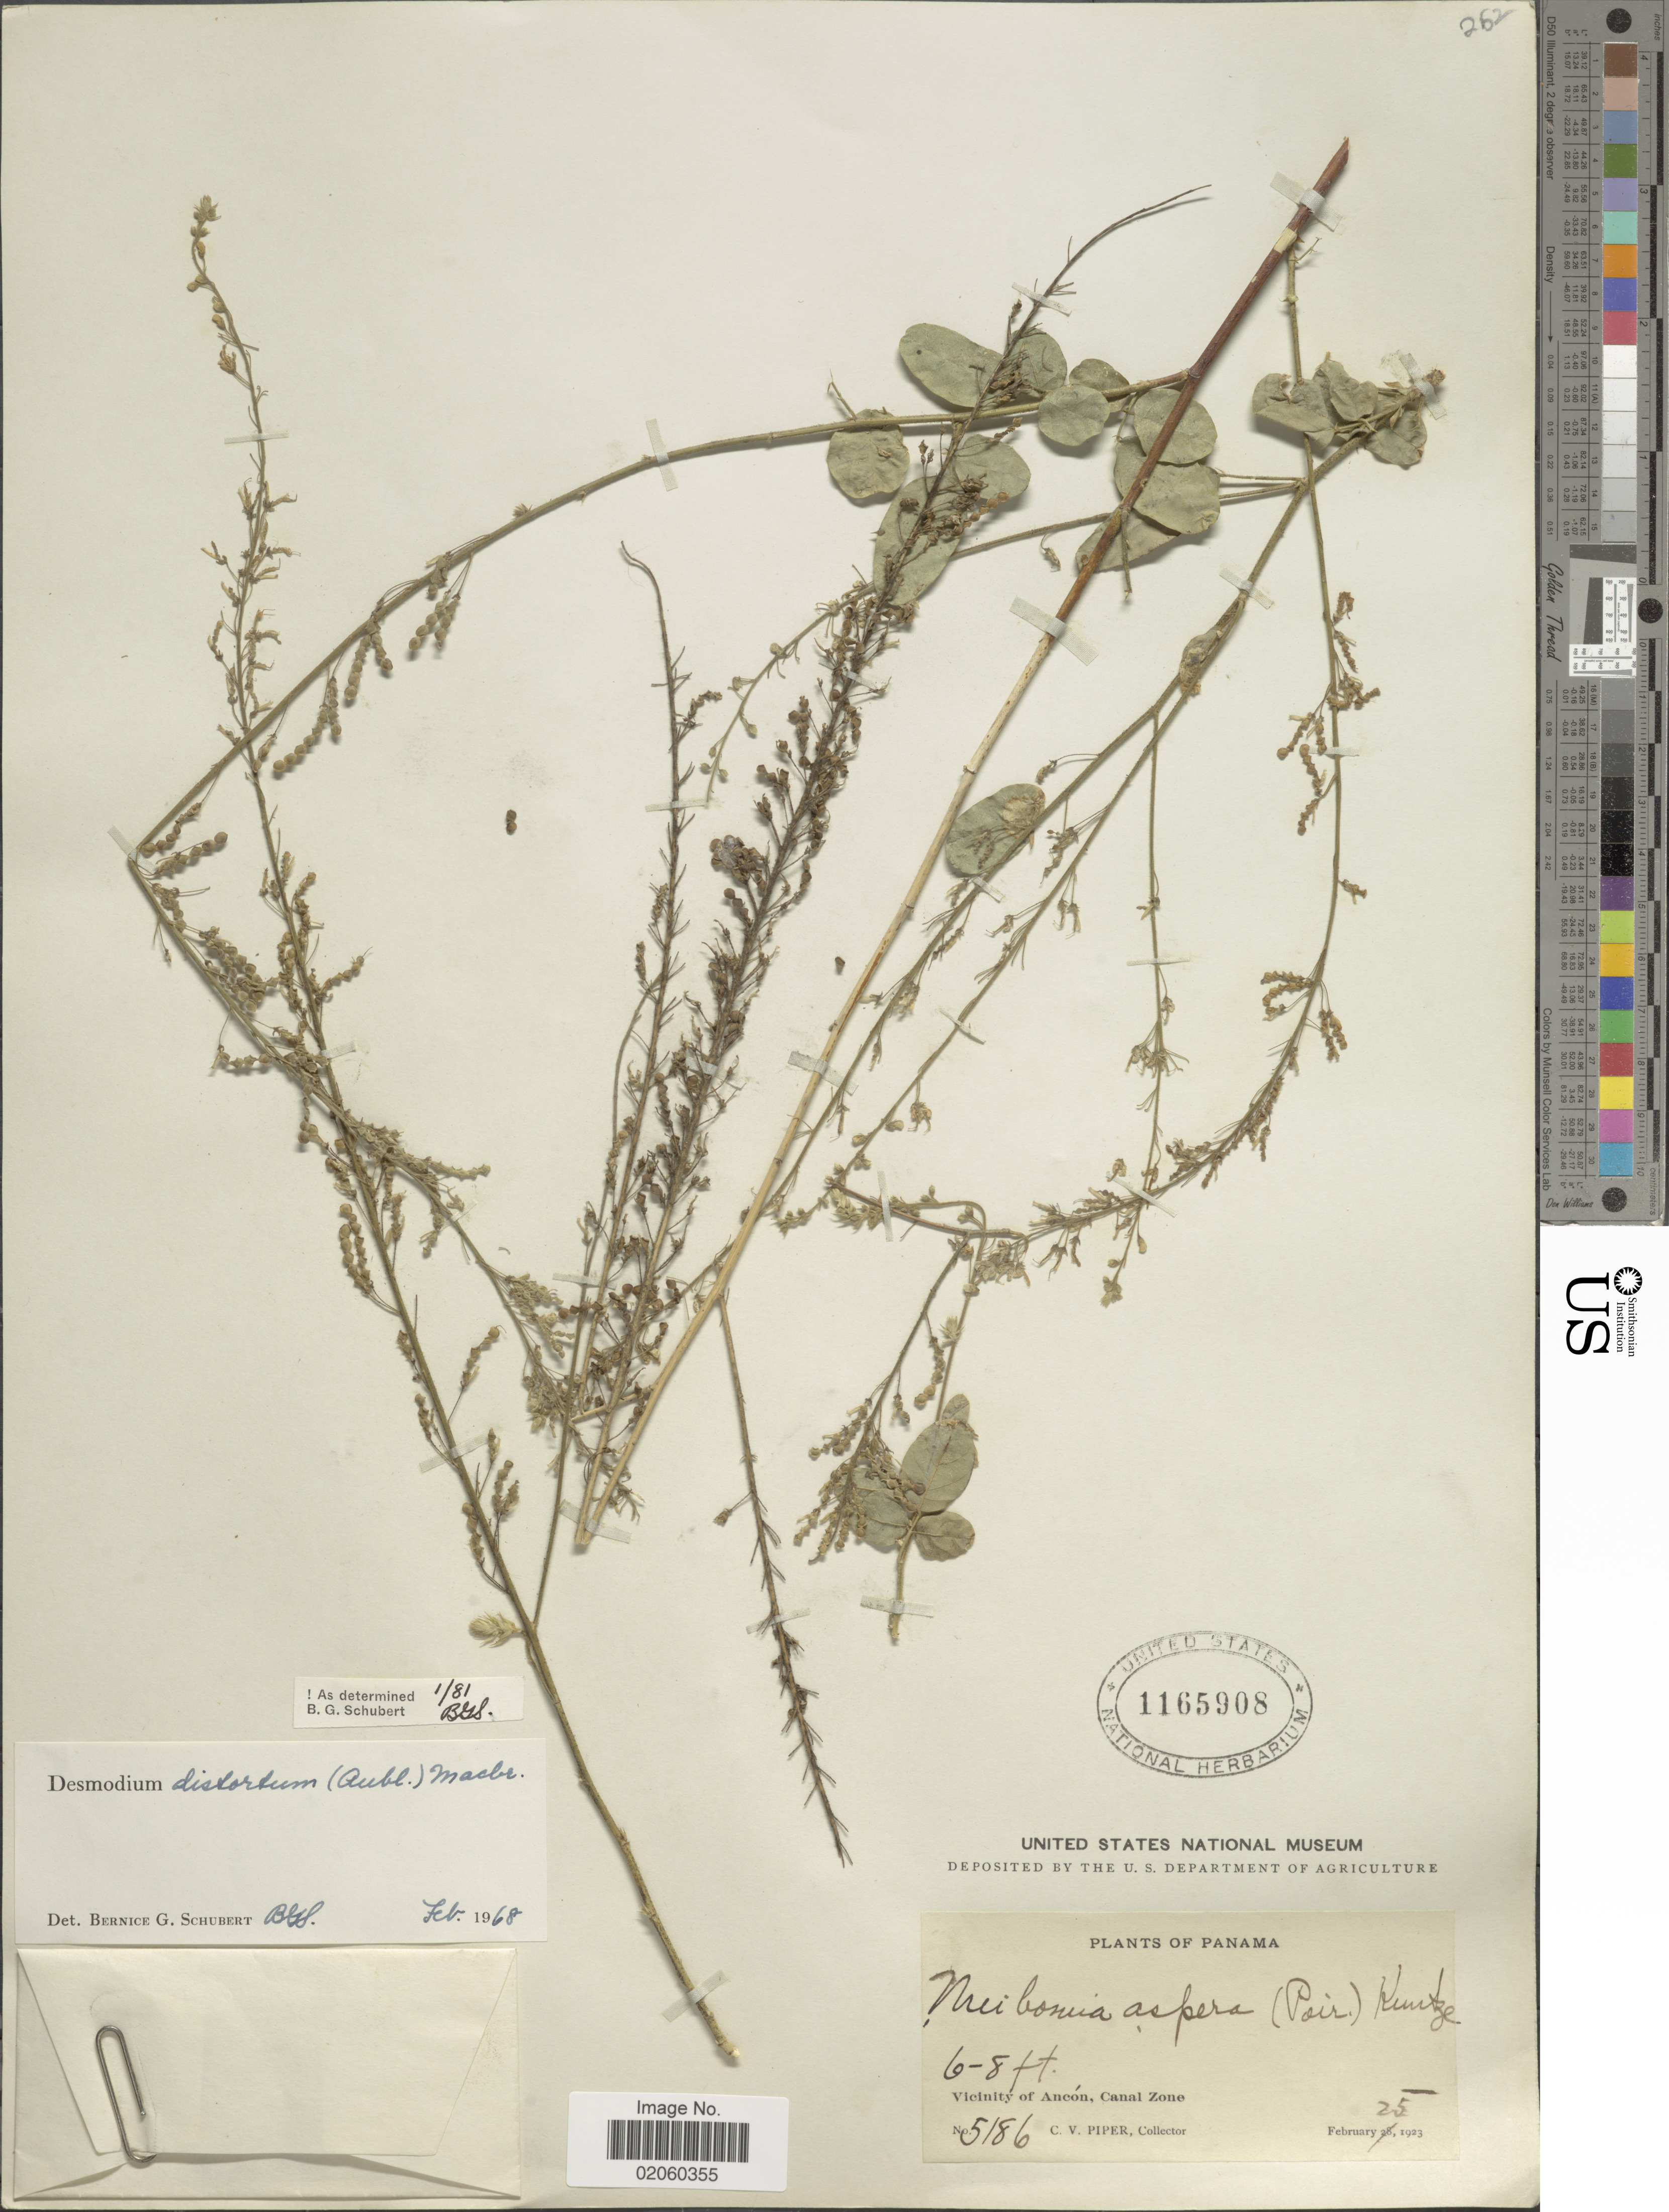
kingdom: Plantae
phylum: Tracheophyta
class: Magnoliopsida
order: Fabales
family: Fabaceae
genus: Desmodium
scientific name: Desmodium distortum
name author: (Aubl.) J.F. Macbr.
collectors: C. V. Piper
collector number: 5186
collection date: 1923-02-25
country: Panama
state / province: Colón / Panamá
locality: Vicinity of Ancon, Canal Zone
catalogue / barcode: US 1165908